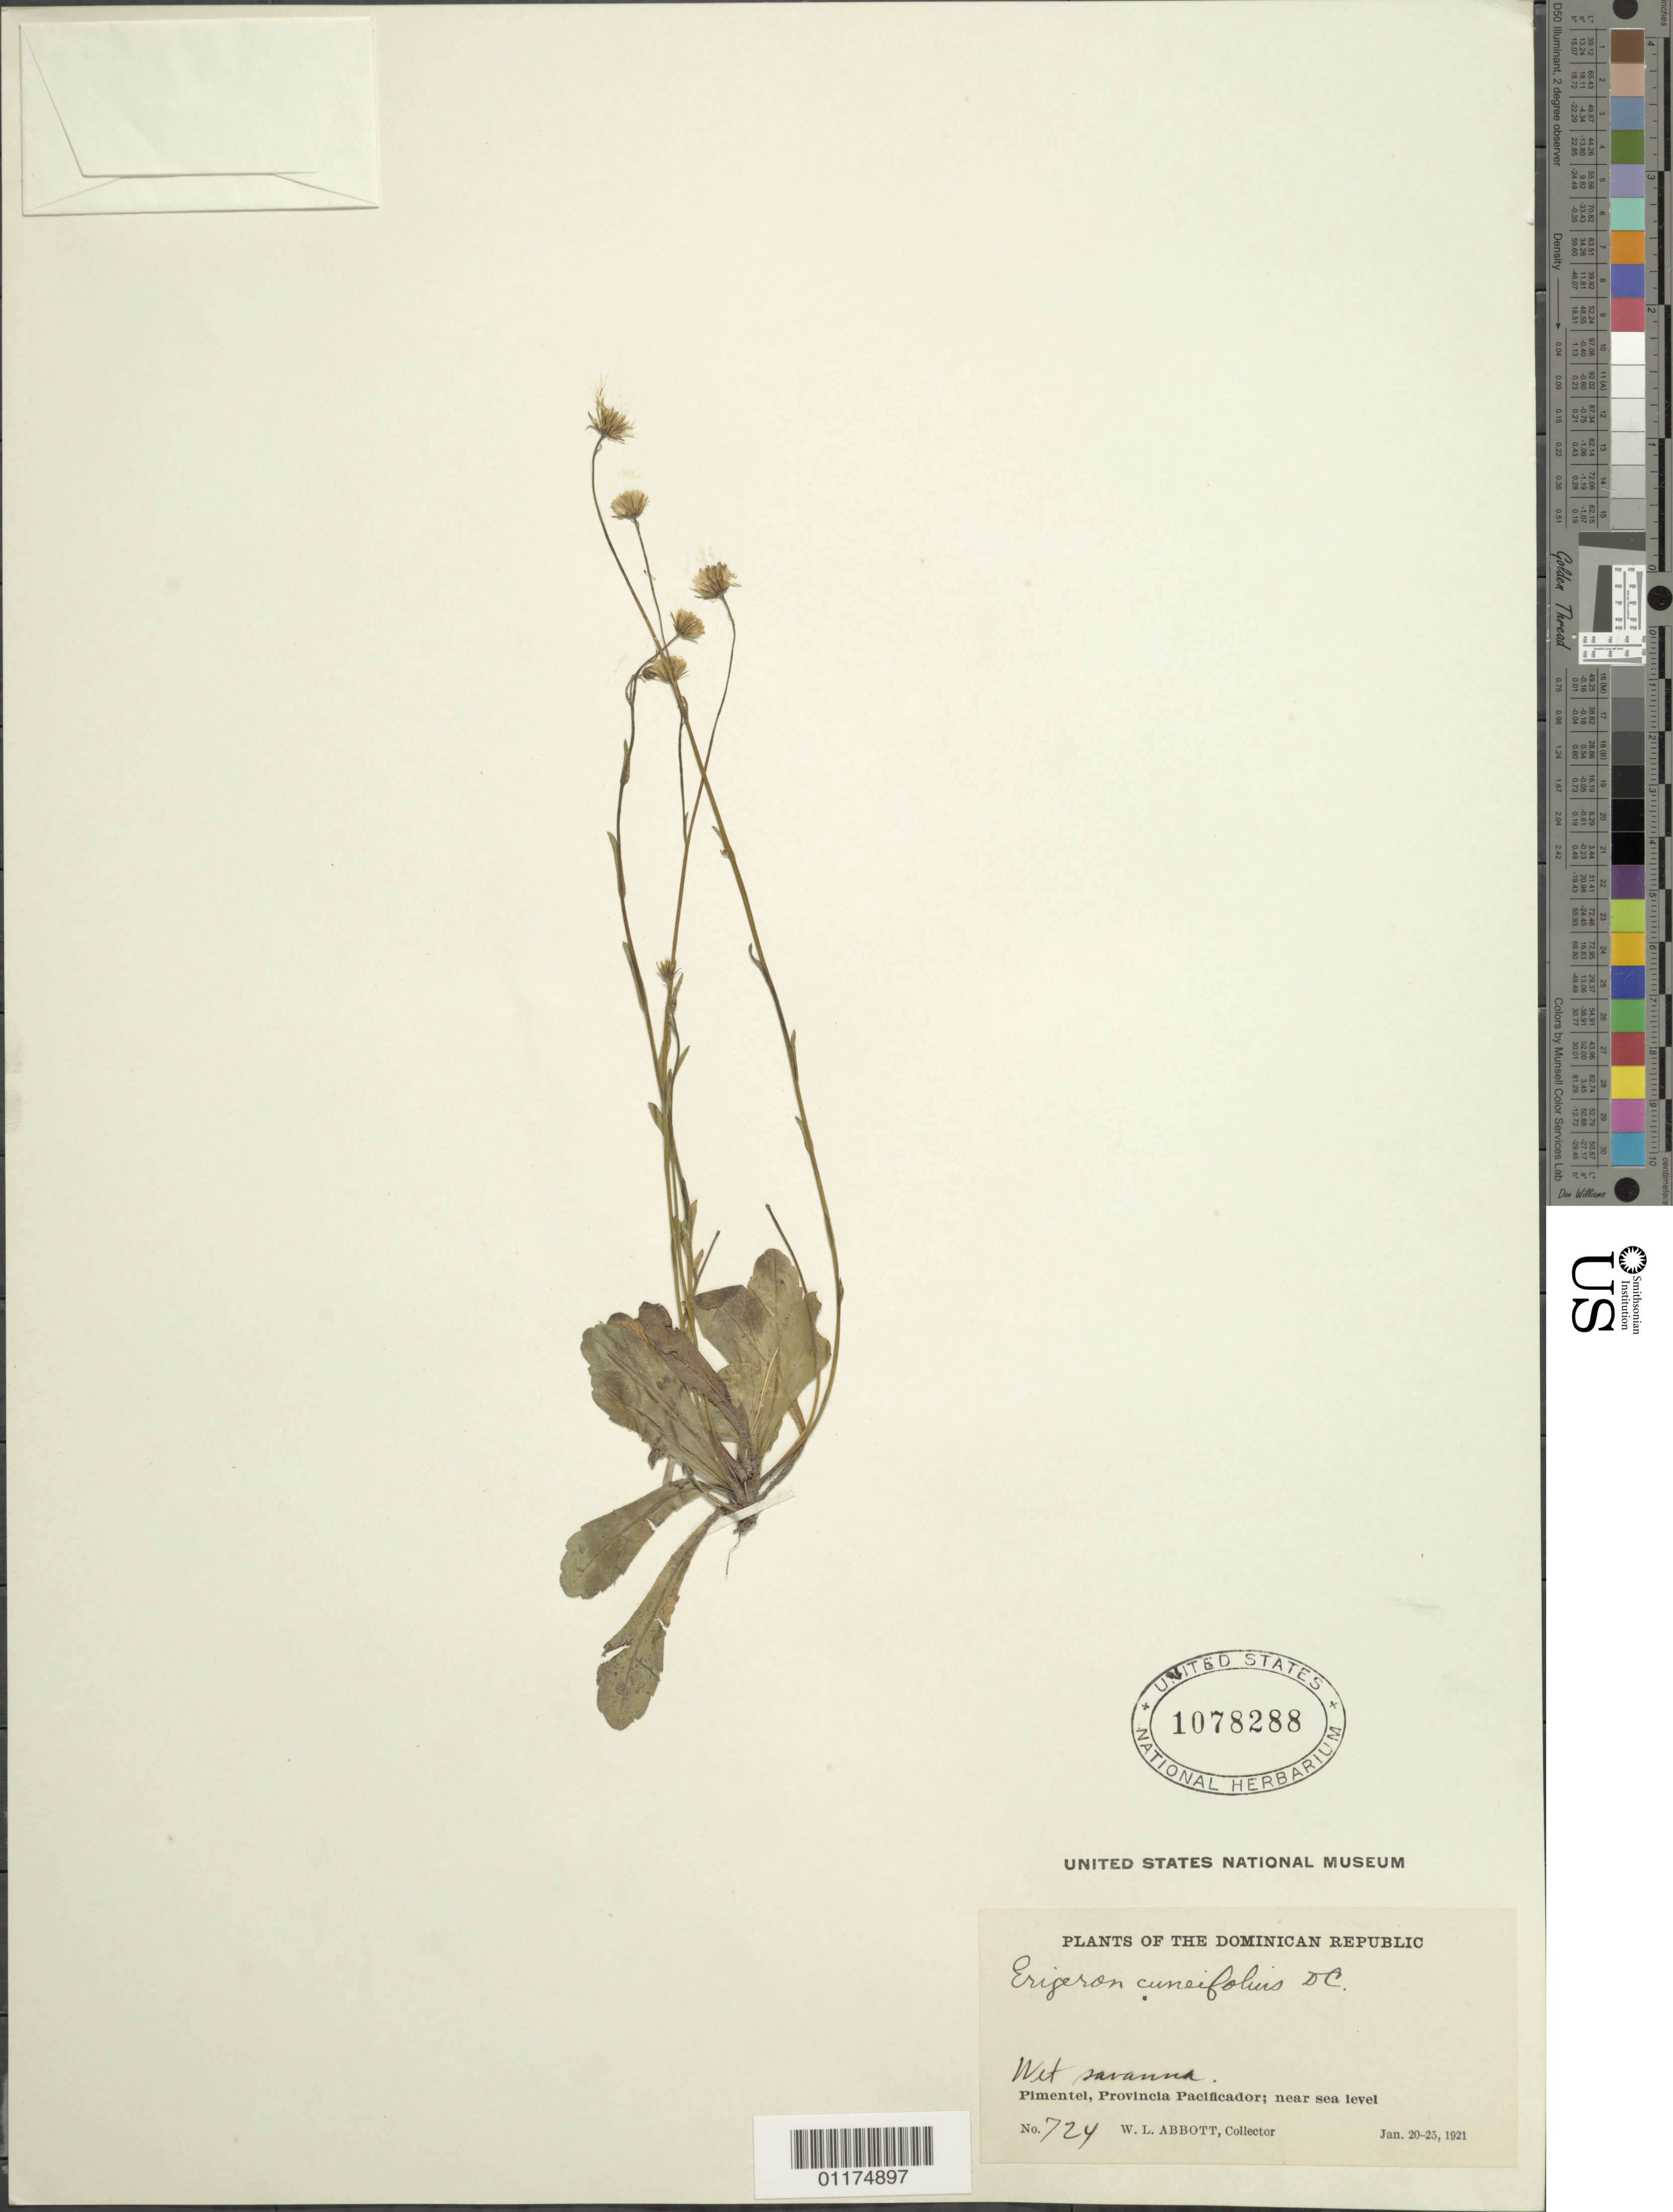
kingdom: Plantae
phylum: Tracheophyta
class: Magnoliopsida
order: Asterales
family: Asteraceae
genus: Erigeron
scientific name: Erigeron cuneifolius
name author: DC.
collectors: W. L. Abbott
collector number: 724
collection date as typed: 20 Jan 1921 to 25 Jan 1921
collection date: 1921-01-20/1921-01-25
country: Dominican Republic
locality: Pimentel, Provincia Pacificador;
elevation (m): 0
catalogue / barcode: US 1078288